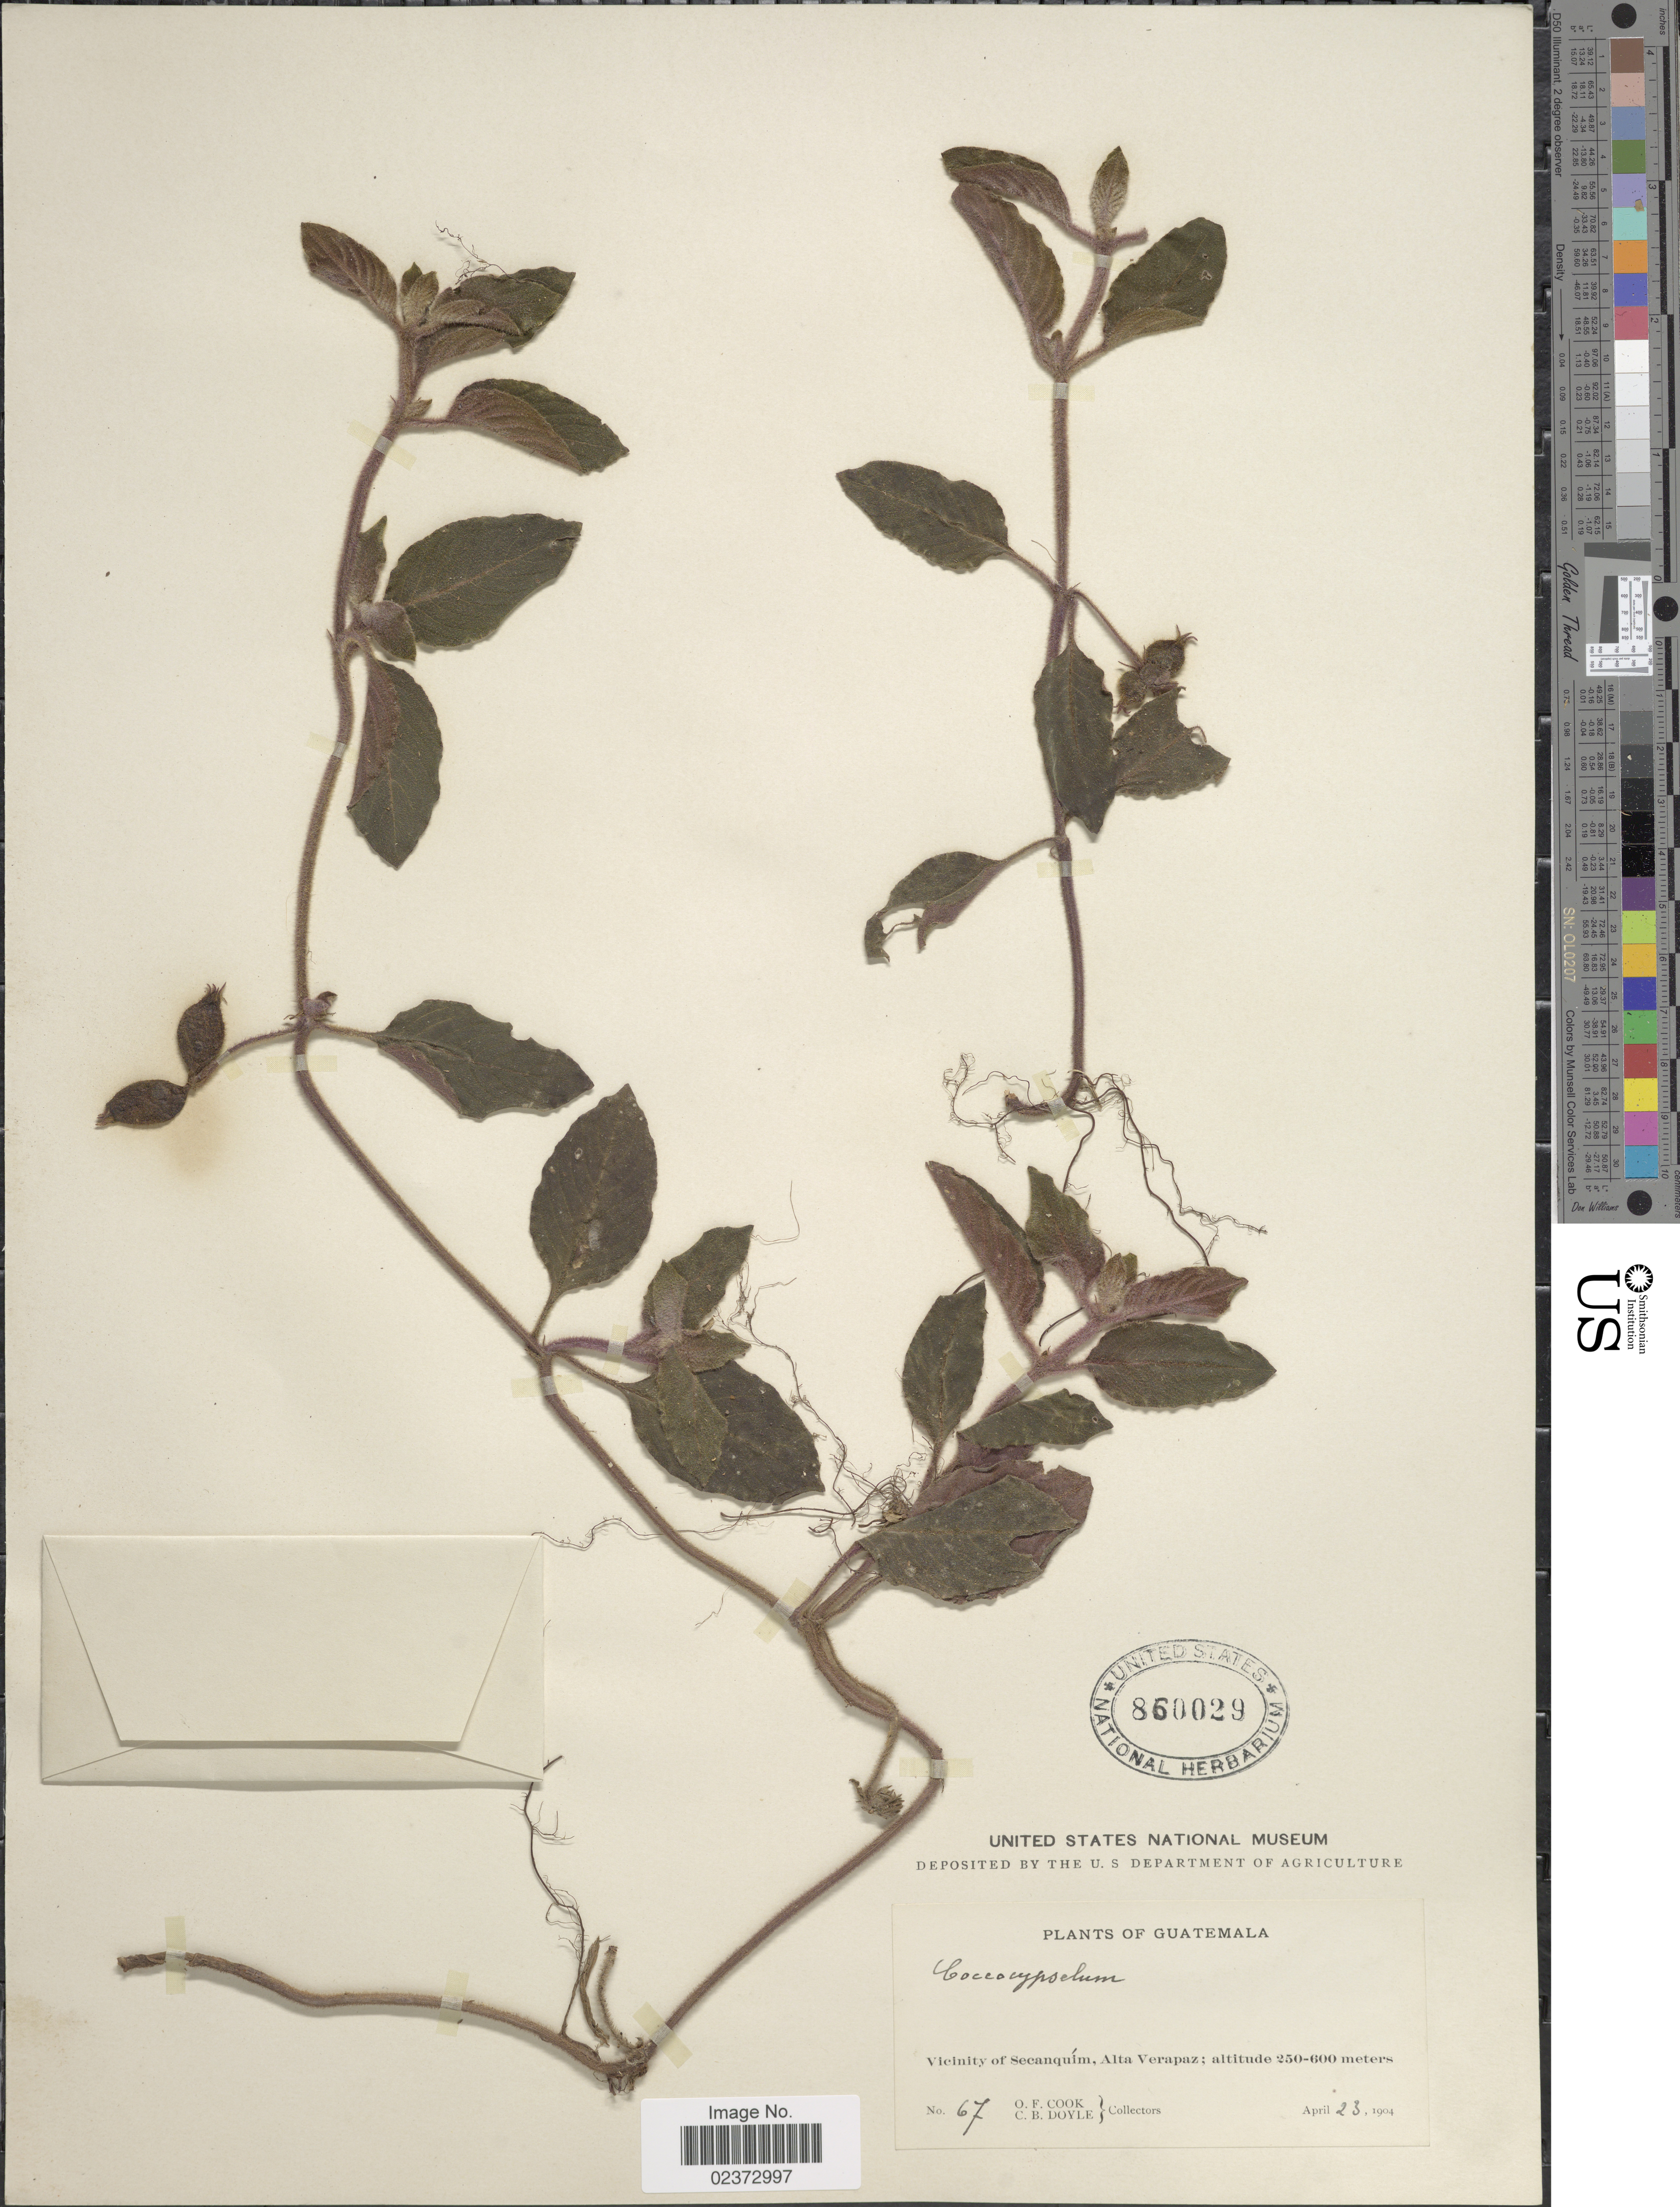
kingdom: Plantae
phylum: Tracheophyta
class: Magnoliopsida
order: Gentianales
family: Rubiaceae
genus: Coccocypselum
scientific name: Coccocypselum guianense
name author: (Aubl.) K. Schum.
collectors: O. F. Cook & C. Doyle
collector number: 67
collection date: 1904-04-23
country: Guatemala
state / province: Alta Verapaz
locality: Viciniuty of Secanquim, Alta Verapaz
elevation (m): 250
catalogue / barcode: US 860029